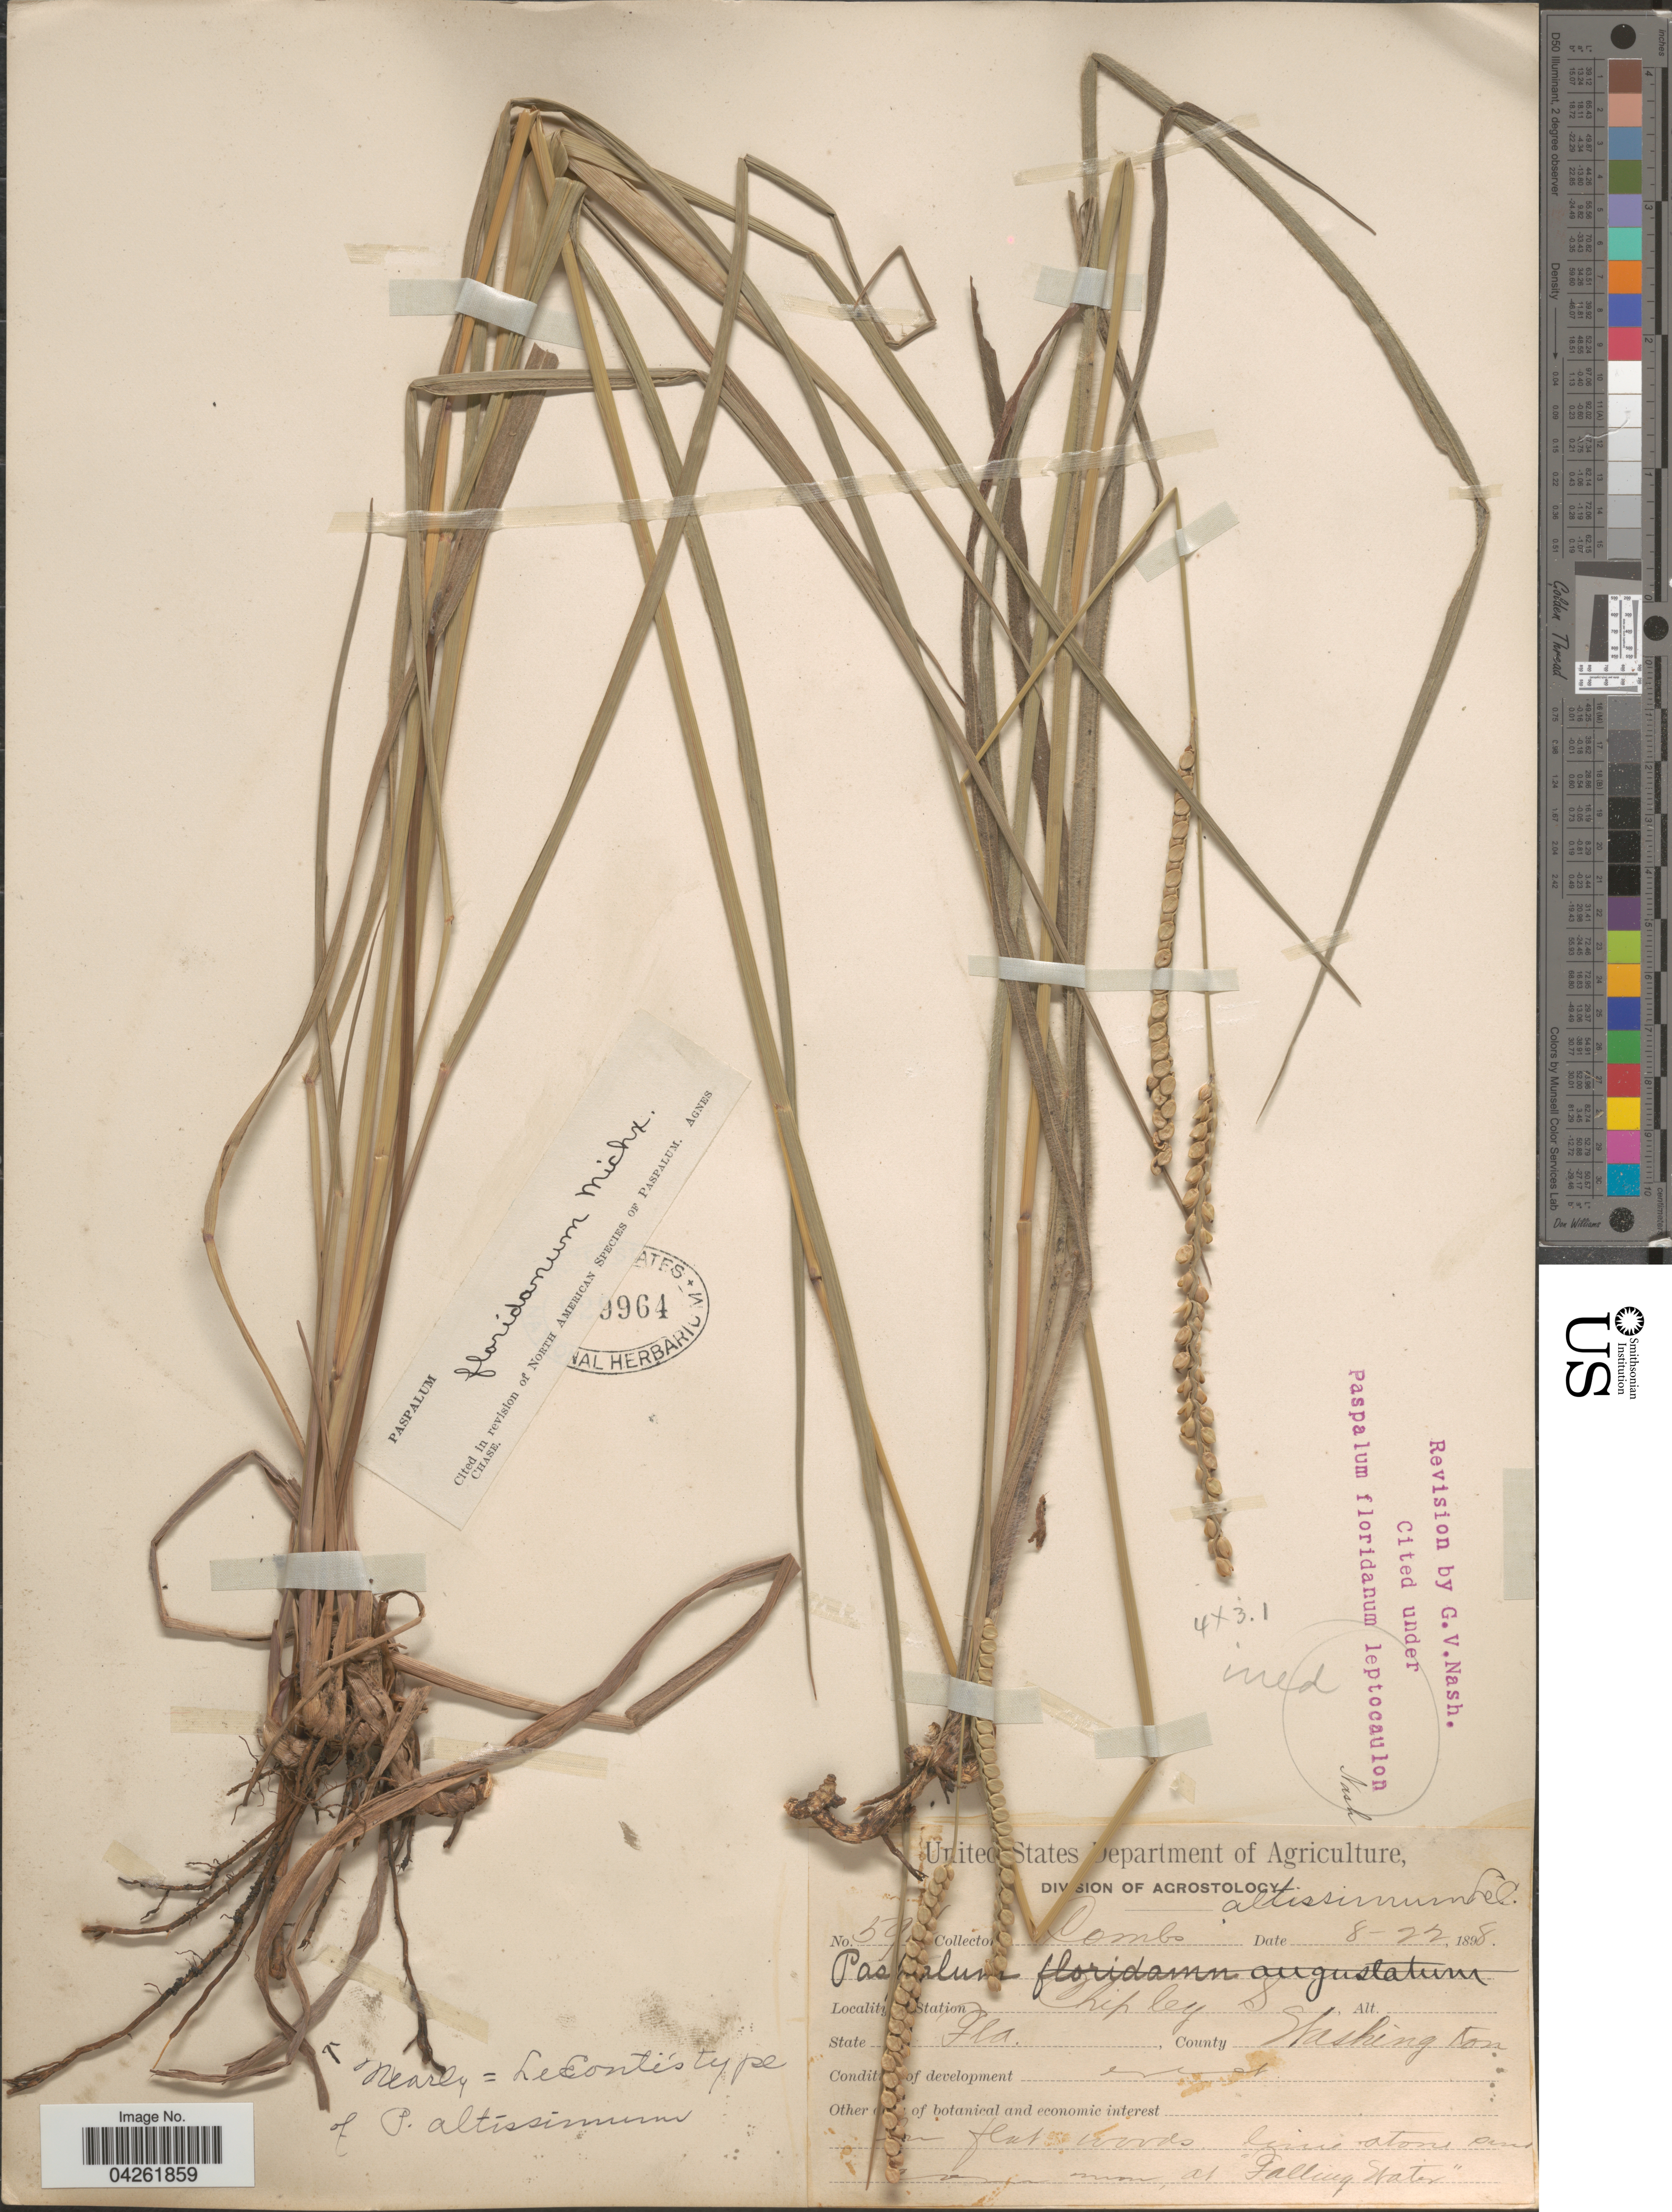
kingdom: Plantae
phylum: Tracheophyta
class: Liliopsida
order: Poales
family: Poaceae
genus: Paspalum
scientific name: Paspalum floridanum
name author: Michx.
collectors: -. Combs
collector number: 59!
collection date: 1898-08-22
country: United States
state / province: Florida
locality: Chipley S. County Washington.